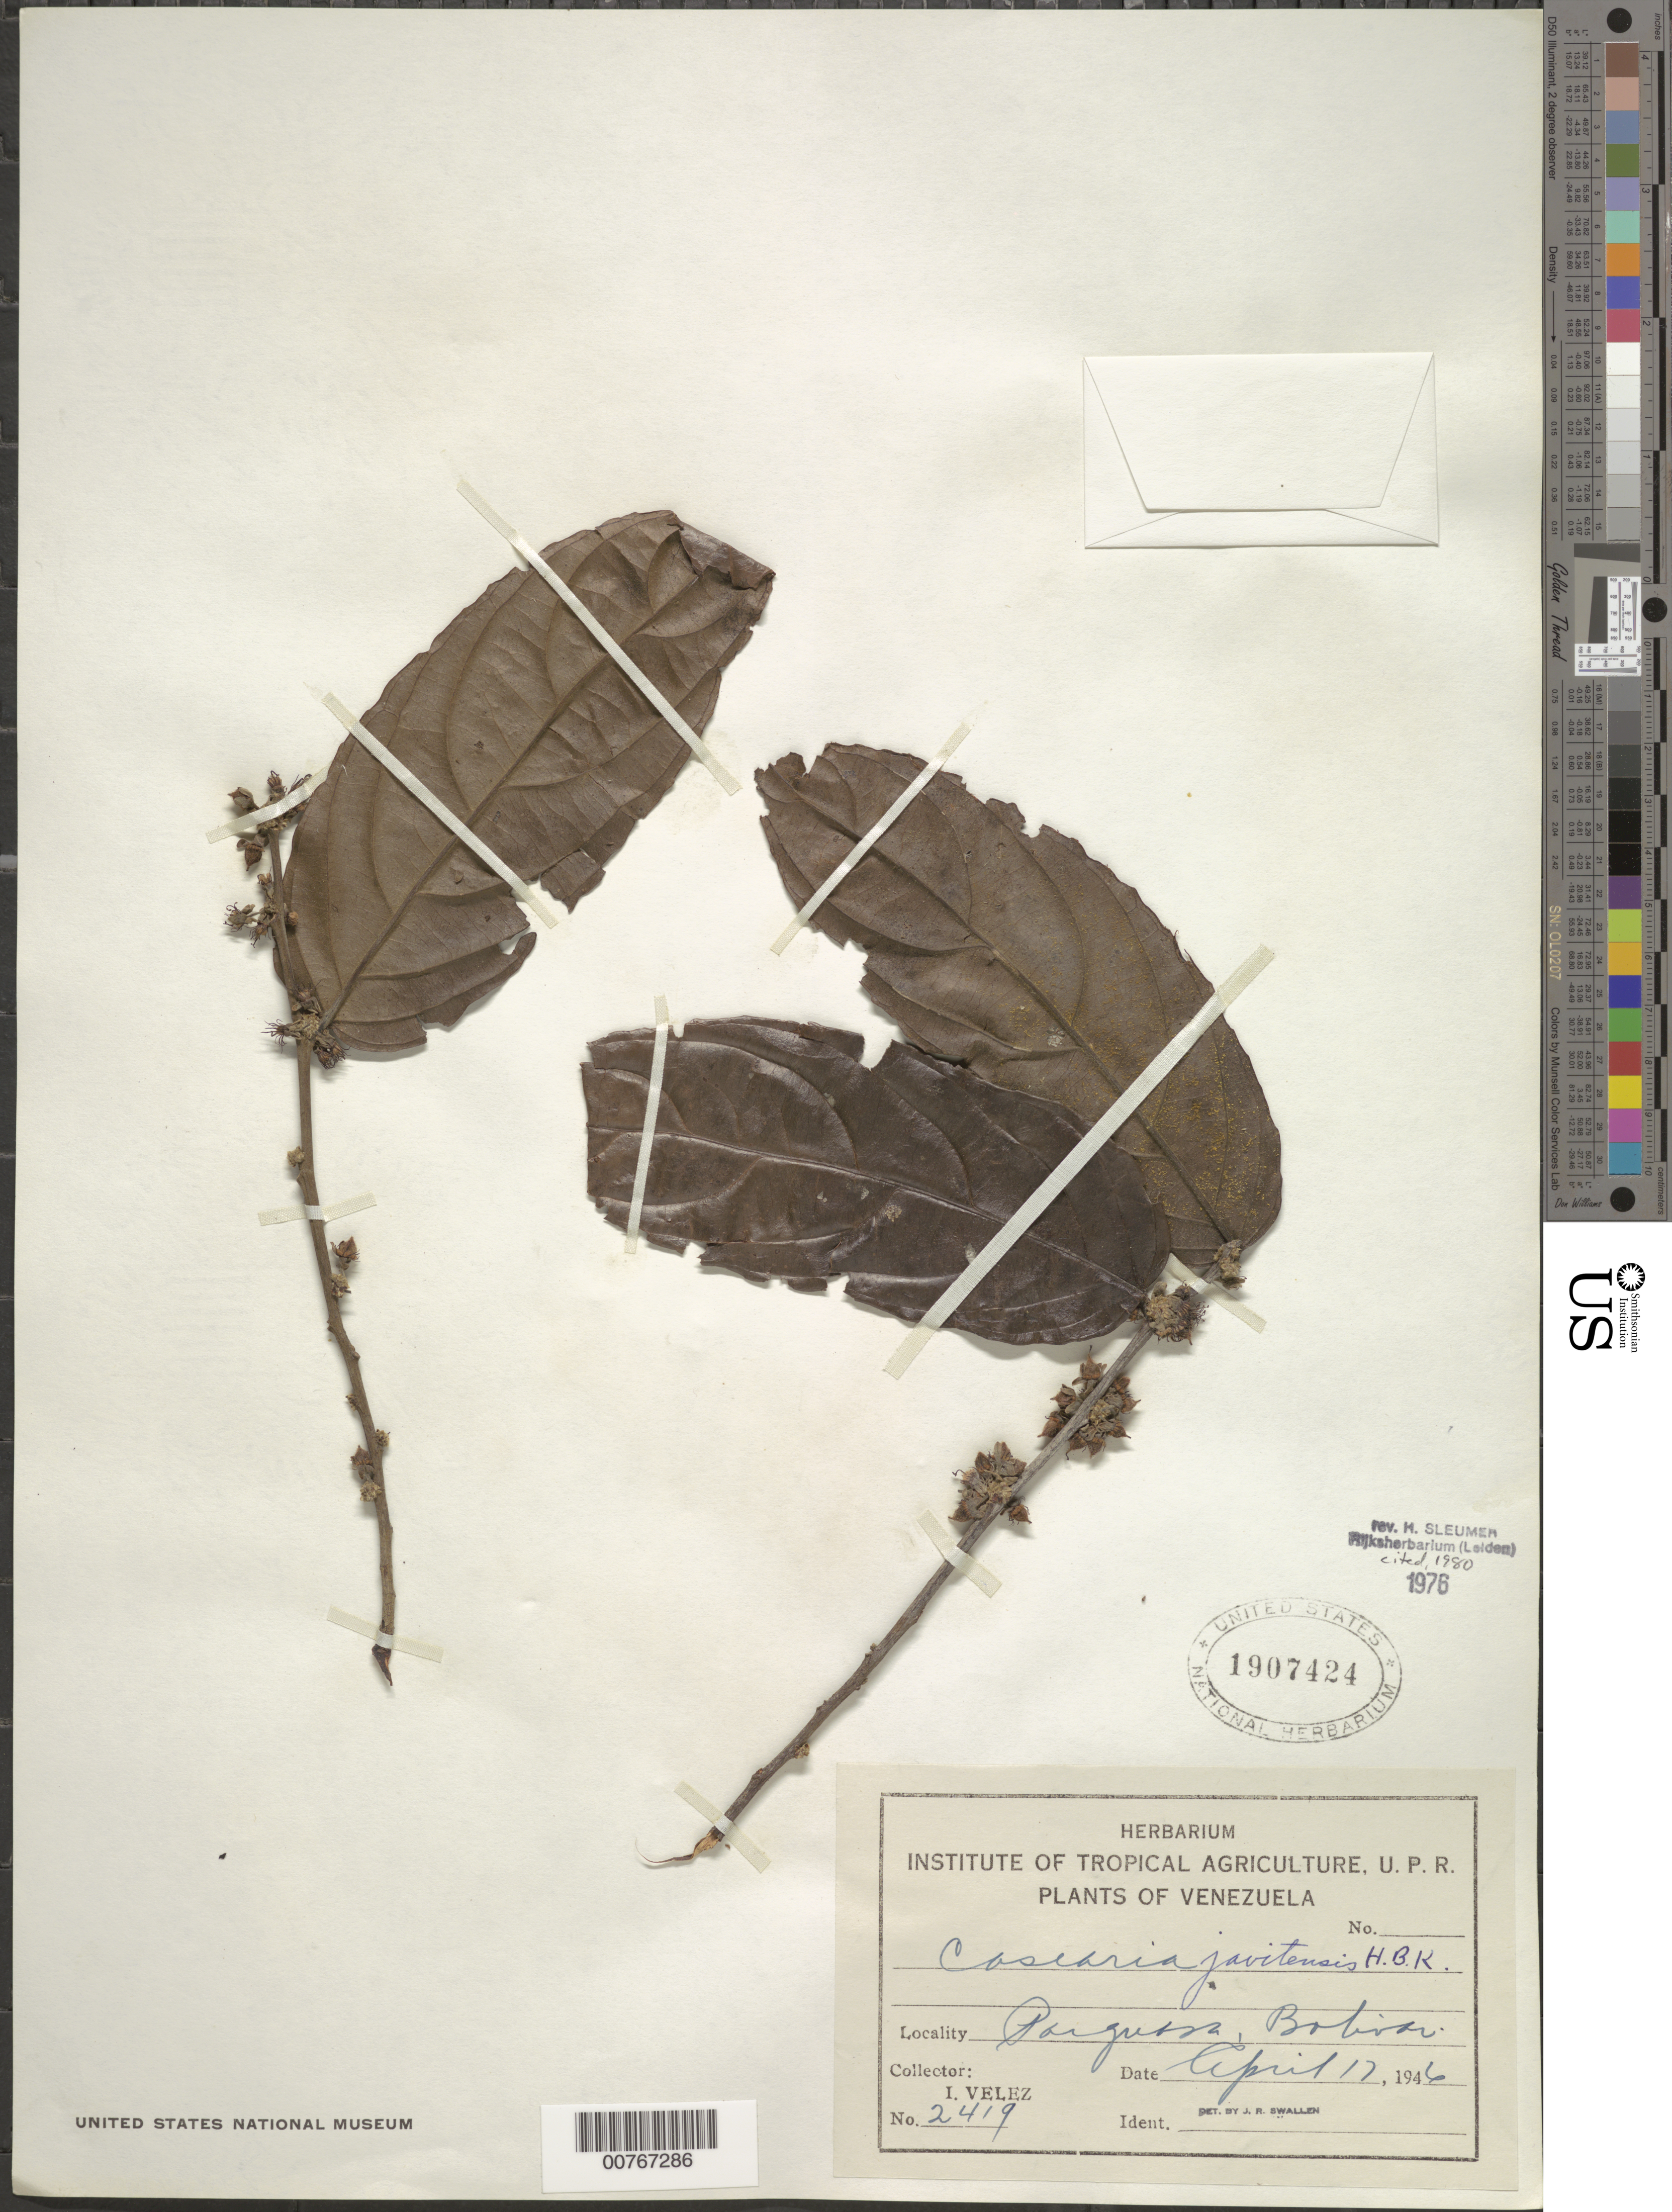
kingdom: Plantae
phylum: Tracheophyta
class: Magnoliopsida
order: Malpighiales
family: Salicaceae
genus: Piparea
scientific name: Piparea multiflora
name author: C.F. Gaertn.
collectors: I. Velez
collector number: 2419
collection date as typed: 17-Apr-46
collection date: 1946-04-17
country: Venezuela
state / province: Bolívar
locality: Parguasa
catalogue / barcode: US 1907424